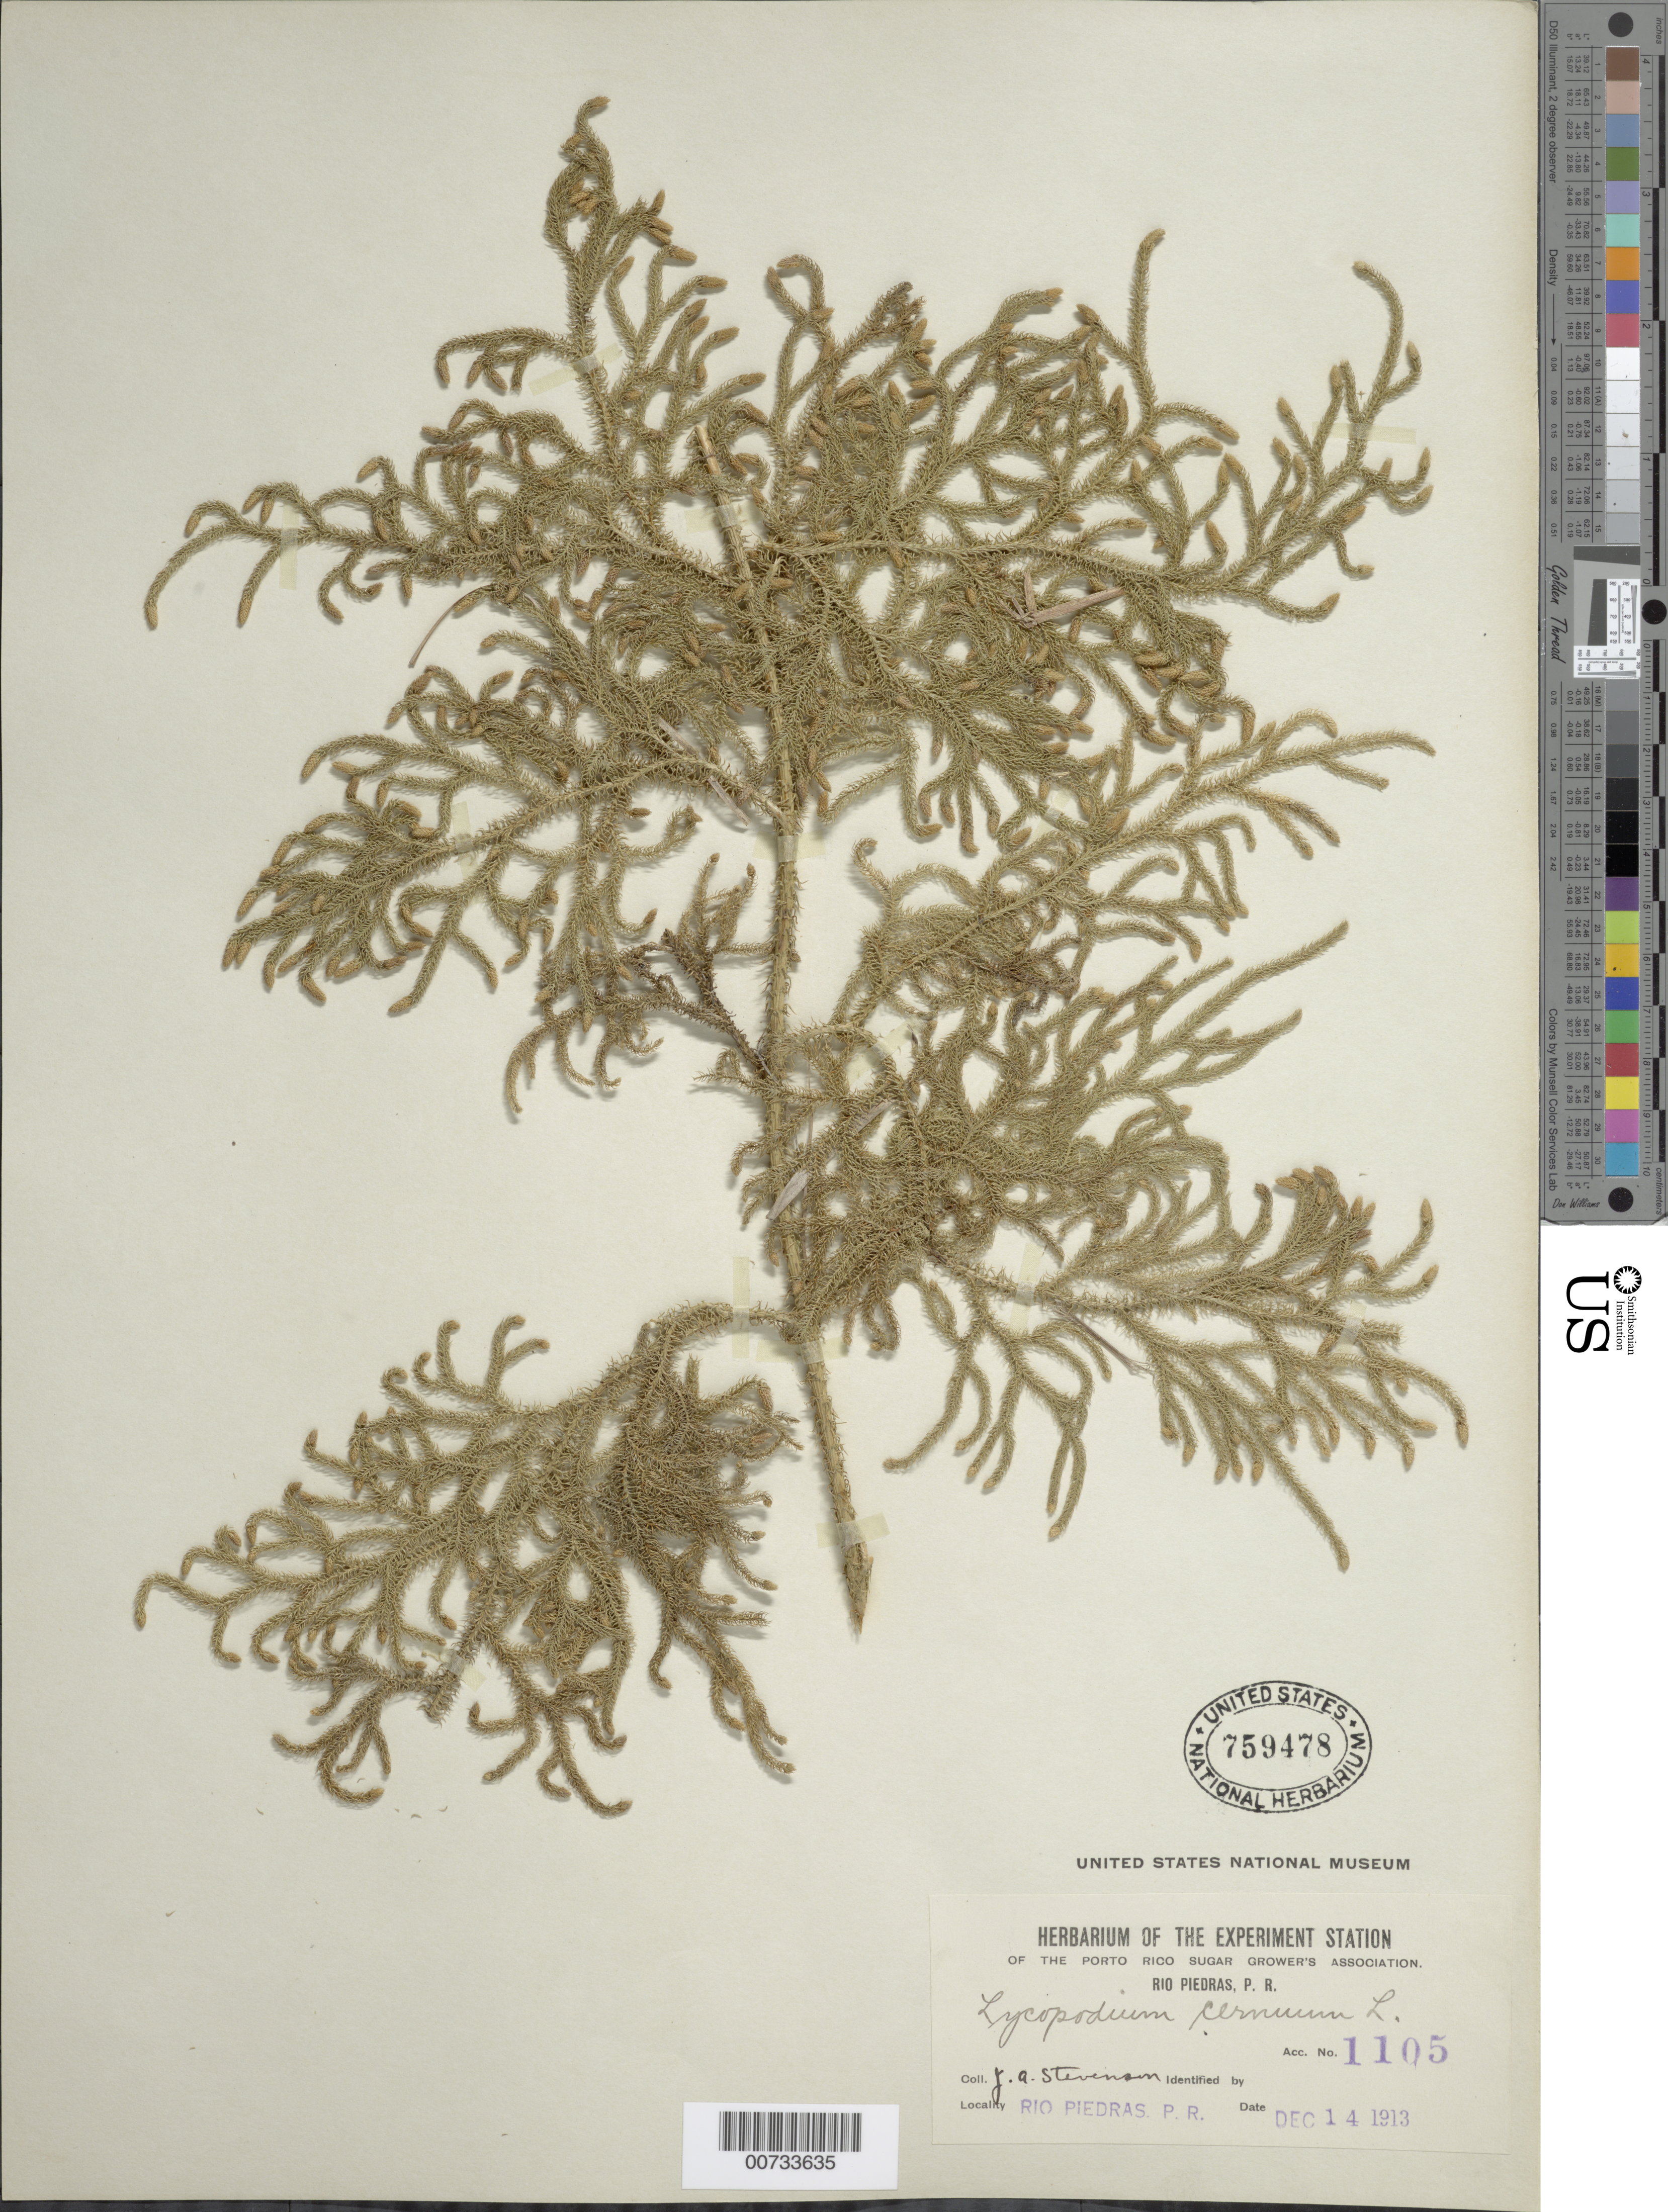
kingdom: Plantae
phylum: Tracheophyta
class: Lycopodiopsida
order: Lycopodiales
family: Lycopodiaceae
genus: Palhinhaea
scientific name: Palhinhaea cernua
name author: (L.) Vasc. & Franco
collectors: J. Stevenson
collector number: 1105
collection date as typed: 14 Dec 1913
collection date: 1913-12-14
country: Puerto Rico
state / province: San Juan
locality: Rio Piedras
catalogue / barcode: US 759478